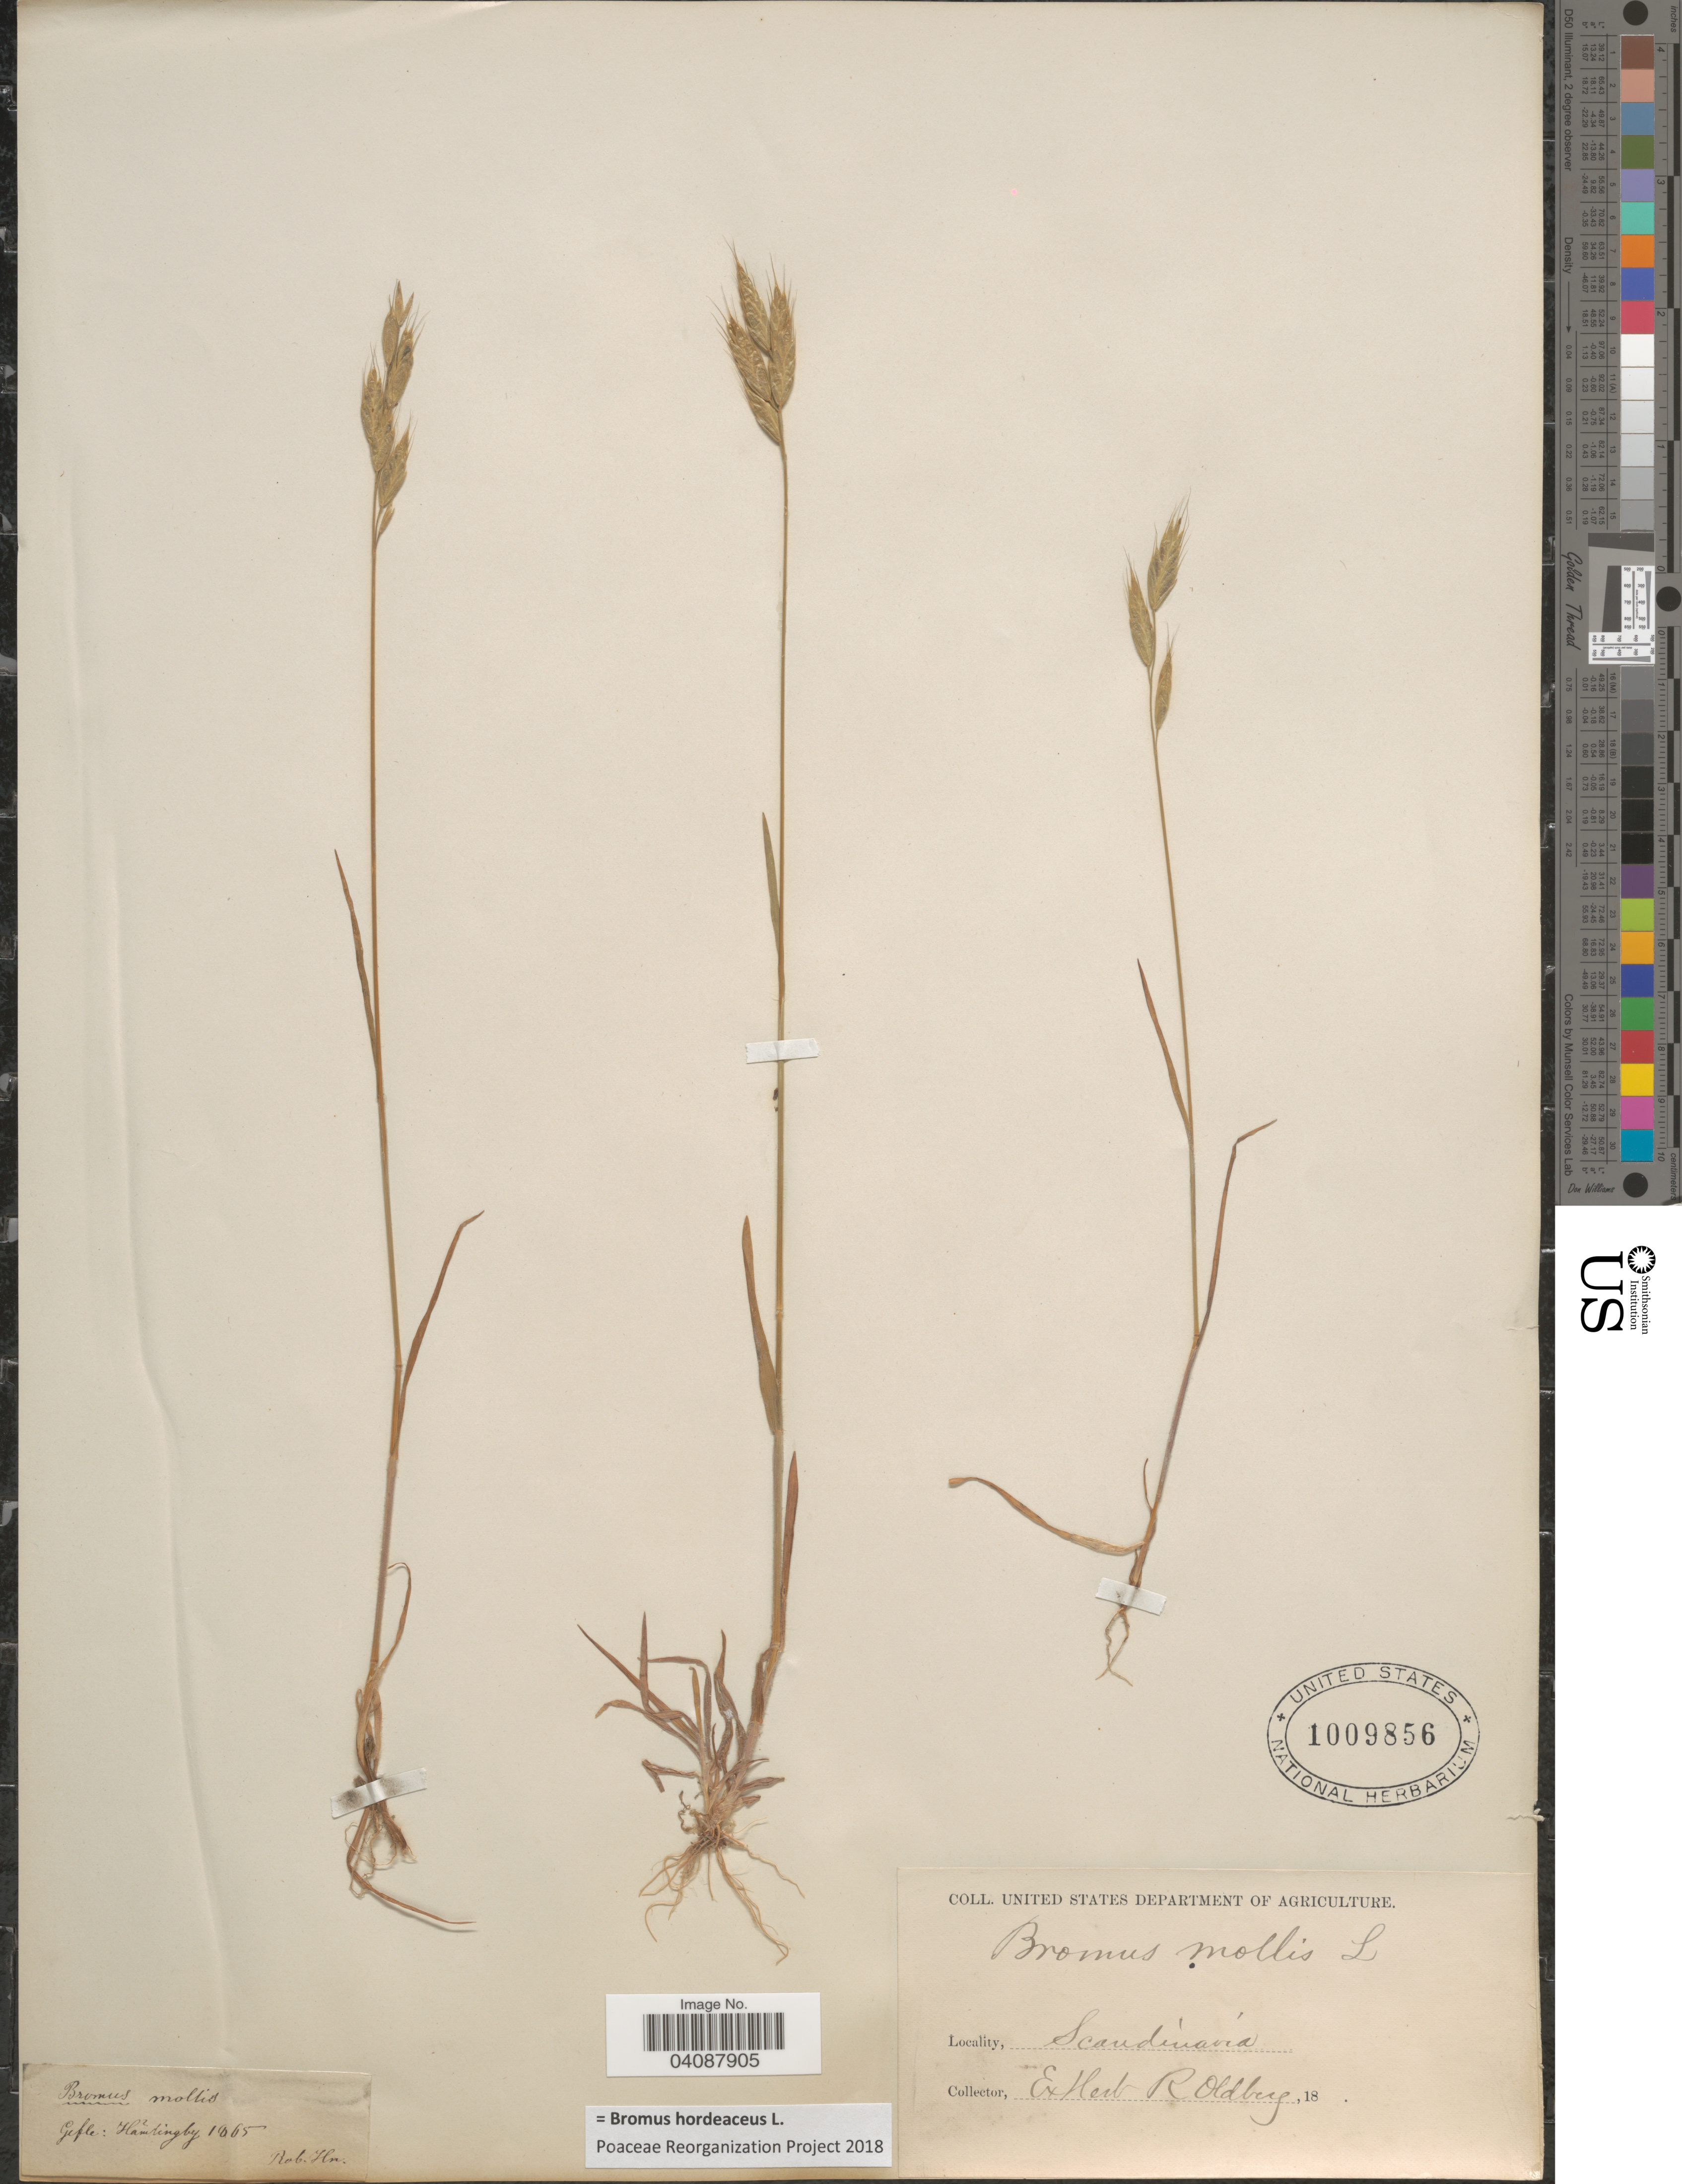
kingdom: Plantae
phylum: Tracheophyta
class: Liliopsida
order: Poales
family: Poaceae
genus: Bromus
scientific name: Bromus hordeaceus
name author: L.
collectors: R. Hn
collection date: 1865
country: Sweden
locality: Scandinavia. Gefle: Hãmlingby.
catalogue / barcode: US 1009856